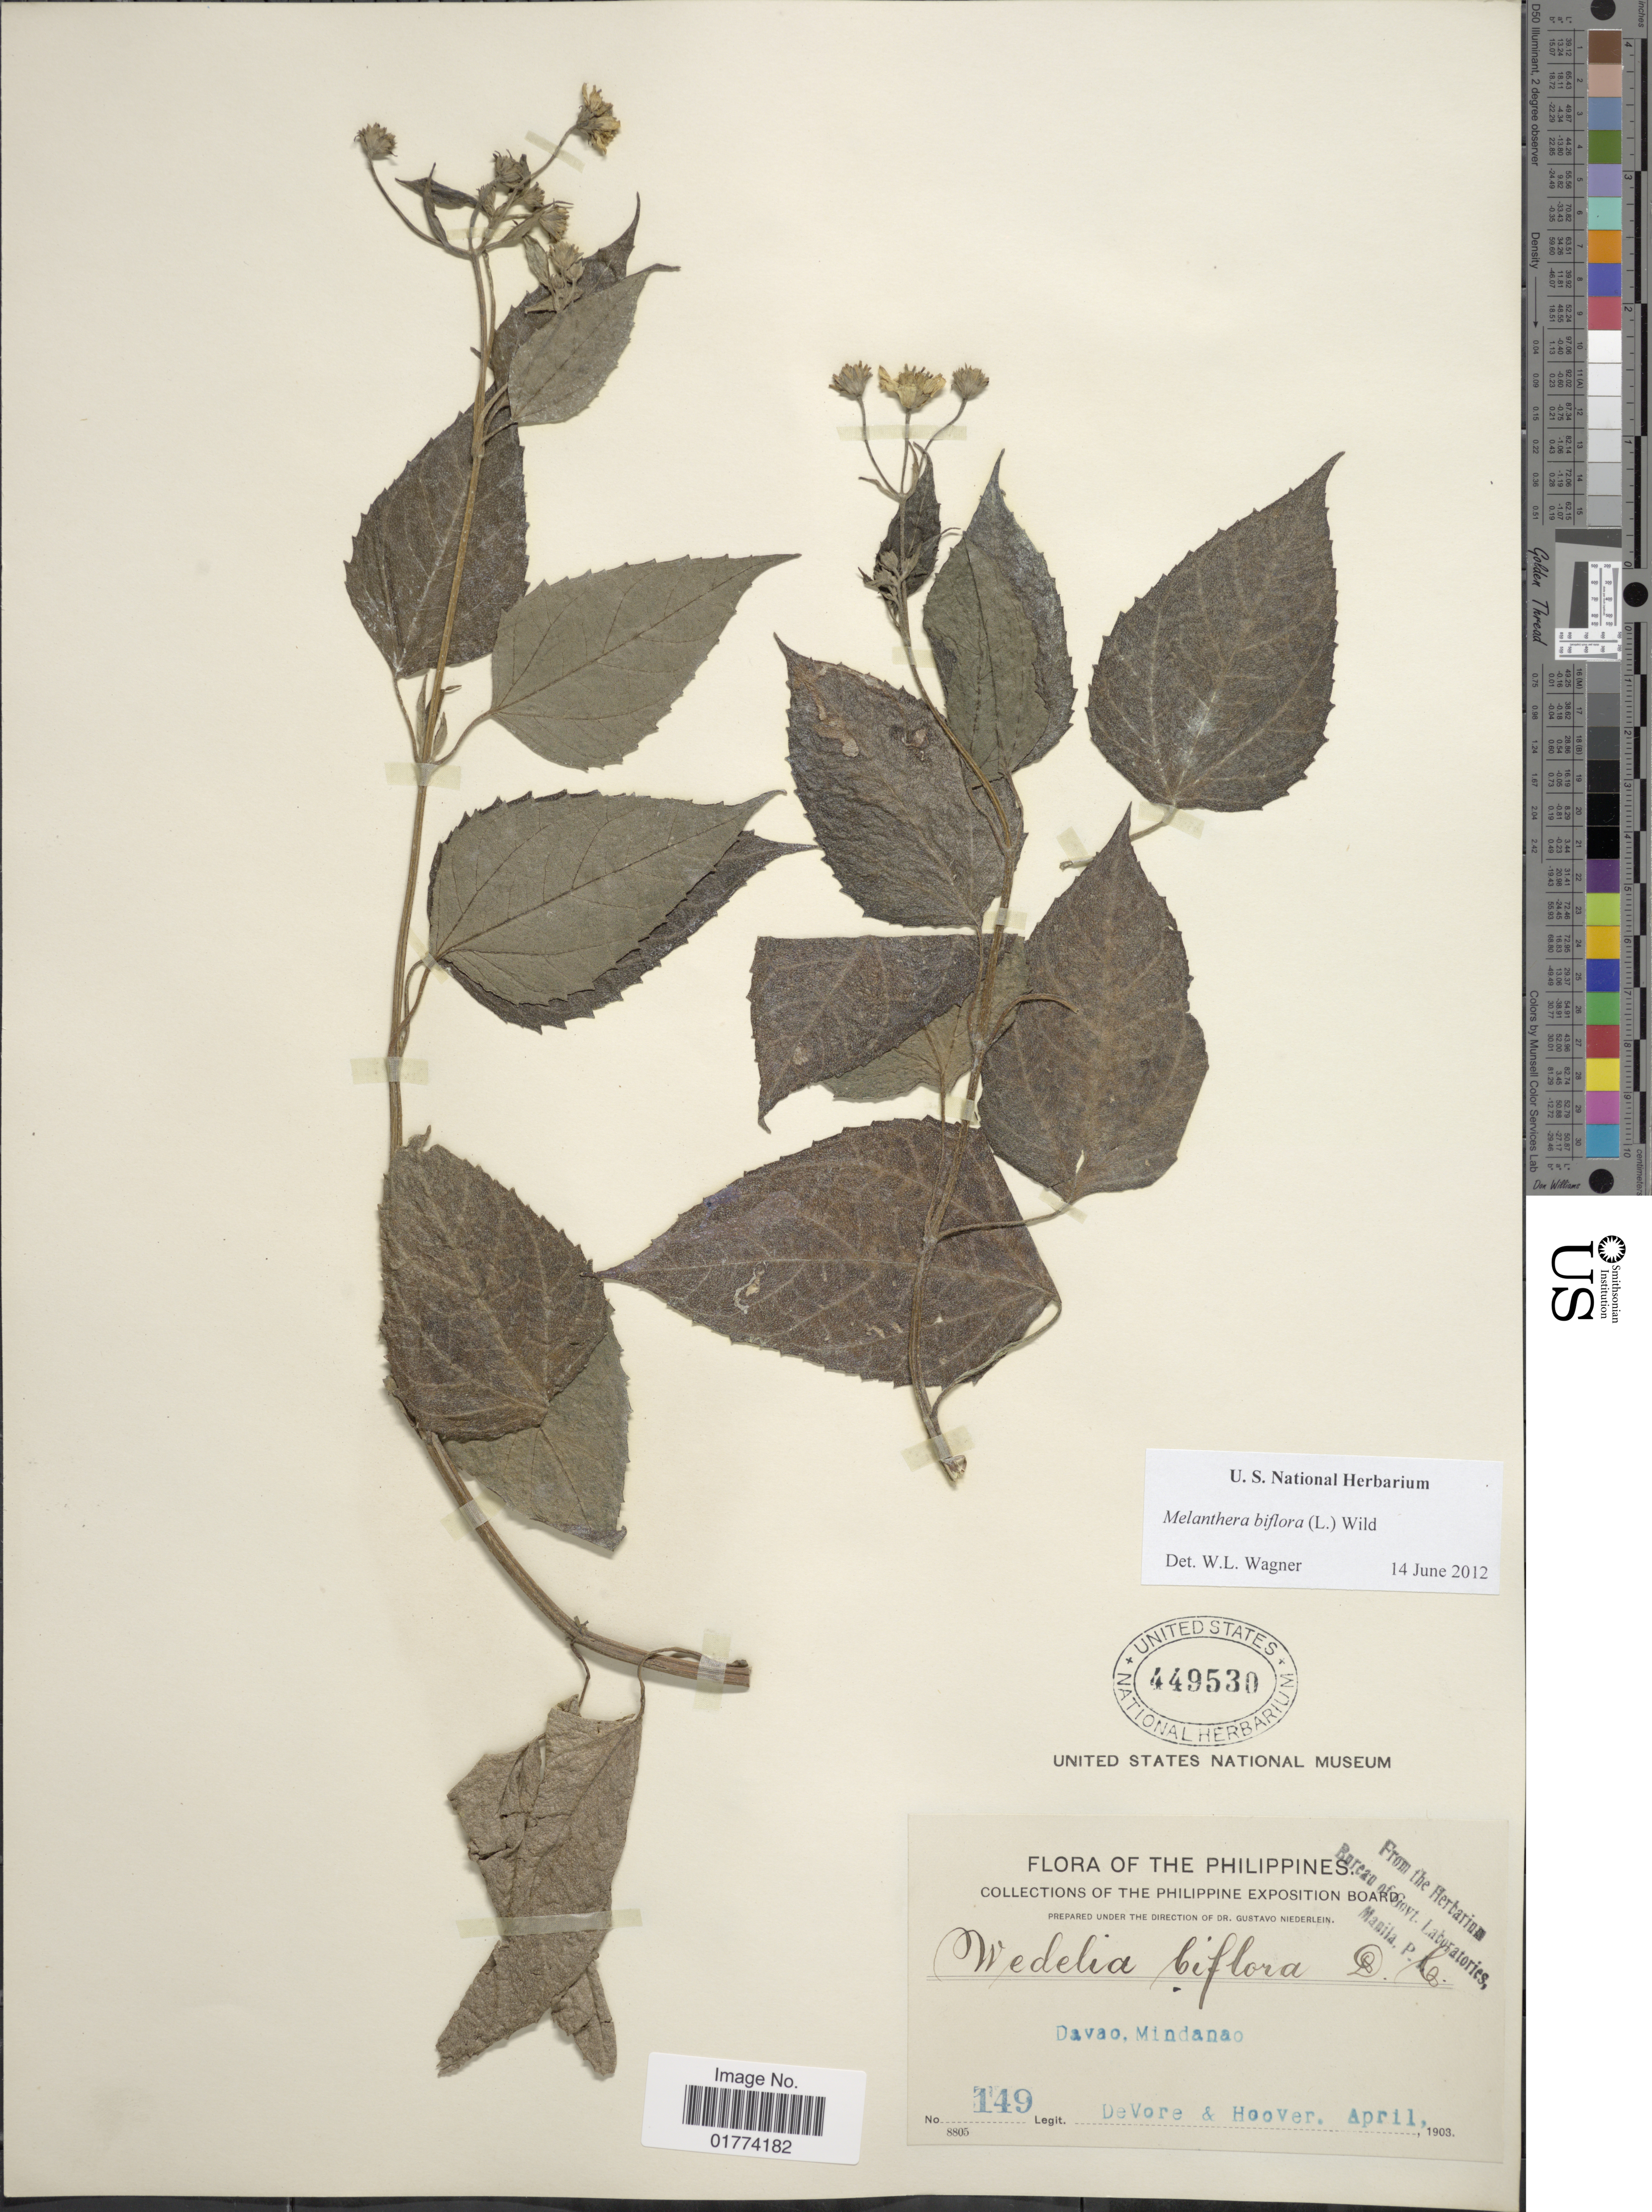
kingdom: Plantae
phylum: Tracheophyta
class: Magnoliopsida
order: Asterales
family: Asteraceae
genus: Wollastonia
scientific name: Wollastonia biflora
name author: (L.) DC.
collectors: -. DeVore & -- Hoover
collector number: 149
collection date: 1903-04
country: Philippines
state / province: Davao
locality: Davao, Mindanao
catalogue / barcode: US 449530